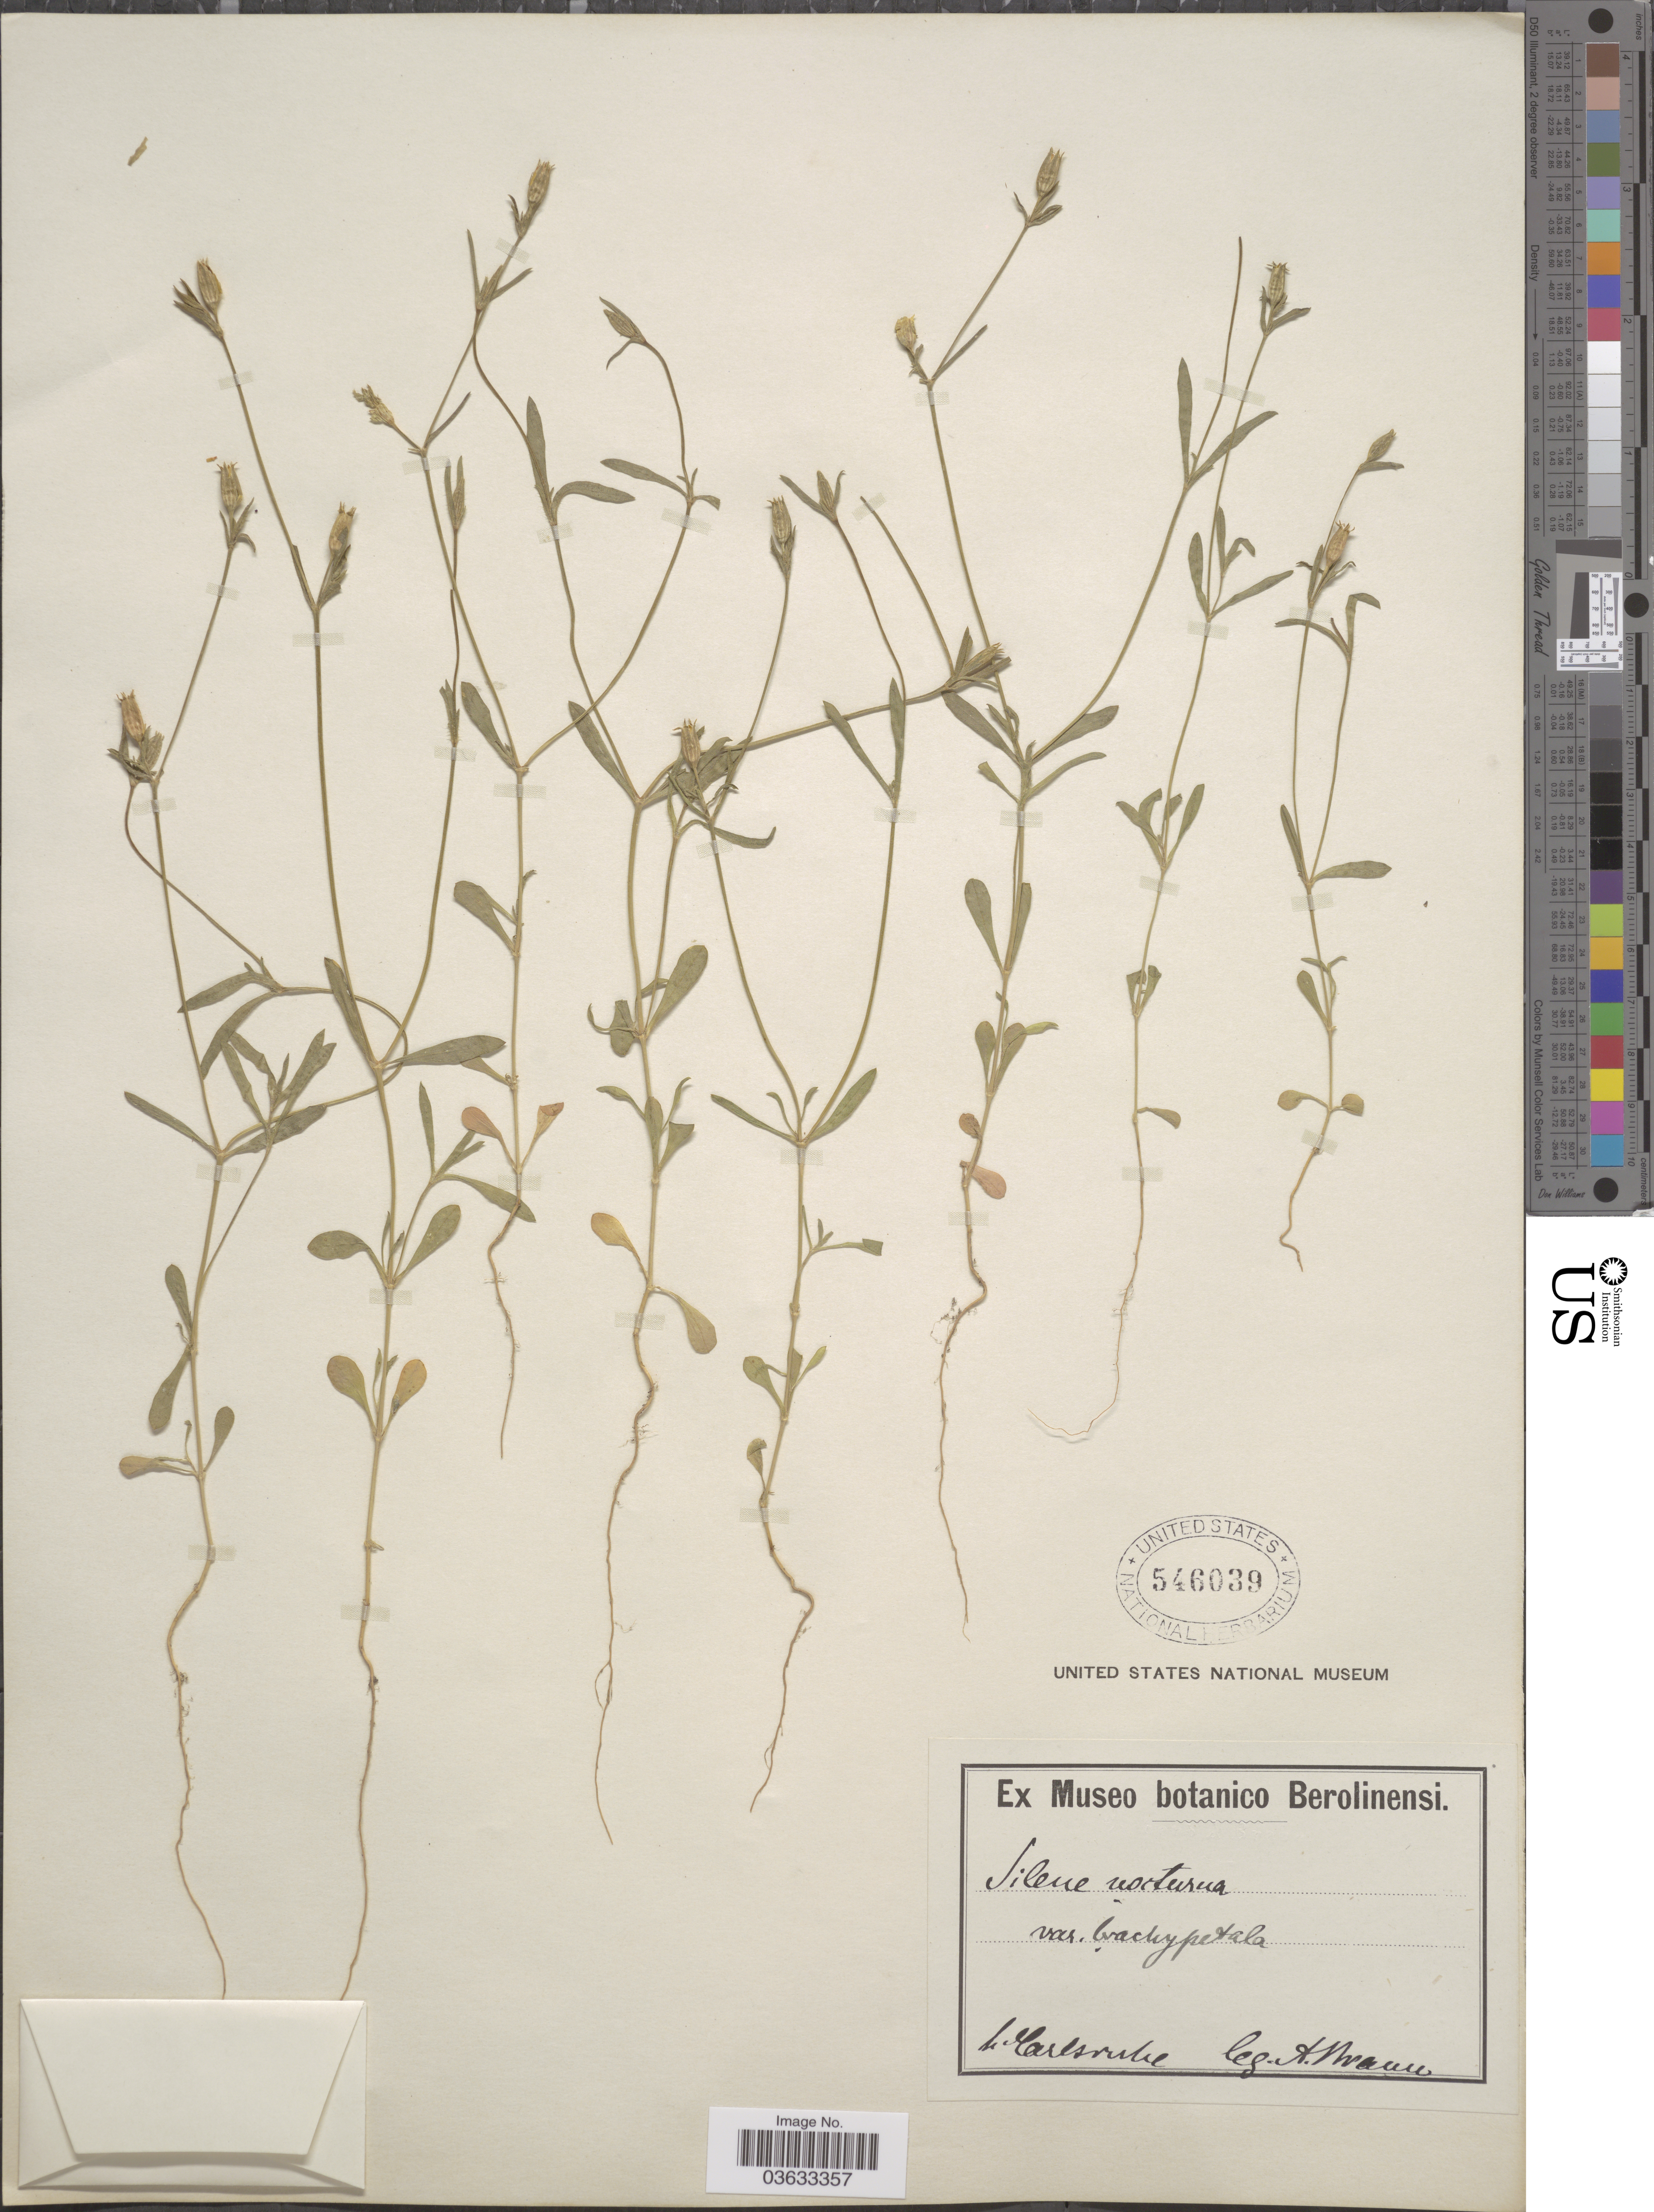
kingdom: Plantae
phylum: Tracheophyta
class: Magnoliopsida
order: Caryophyllales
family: Caryophyllaceae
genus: Silene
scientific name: Silene nocturna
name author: L.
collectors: A. Mann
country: Germany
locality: H Carlsruhe.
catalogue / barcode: US 546039